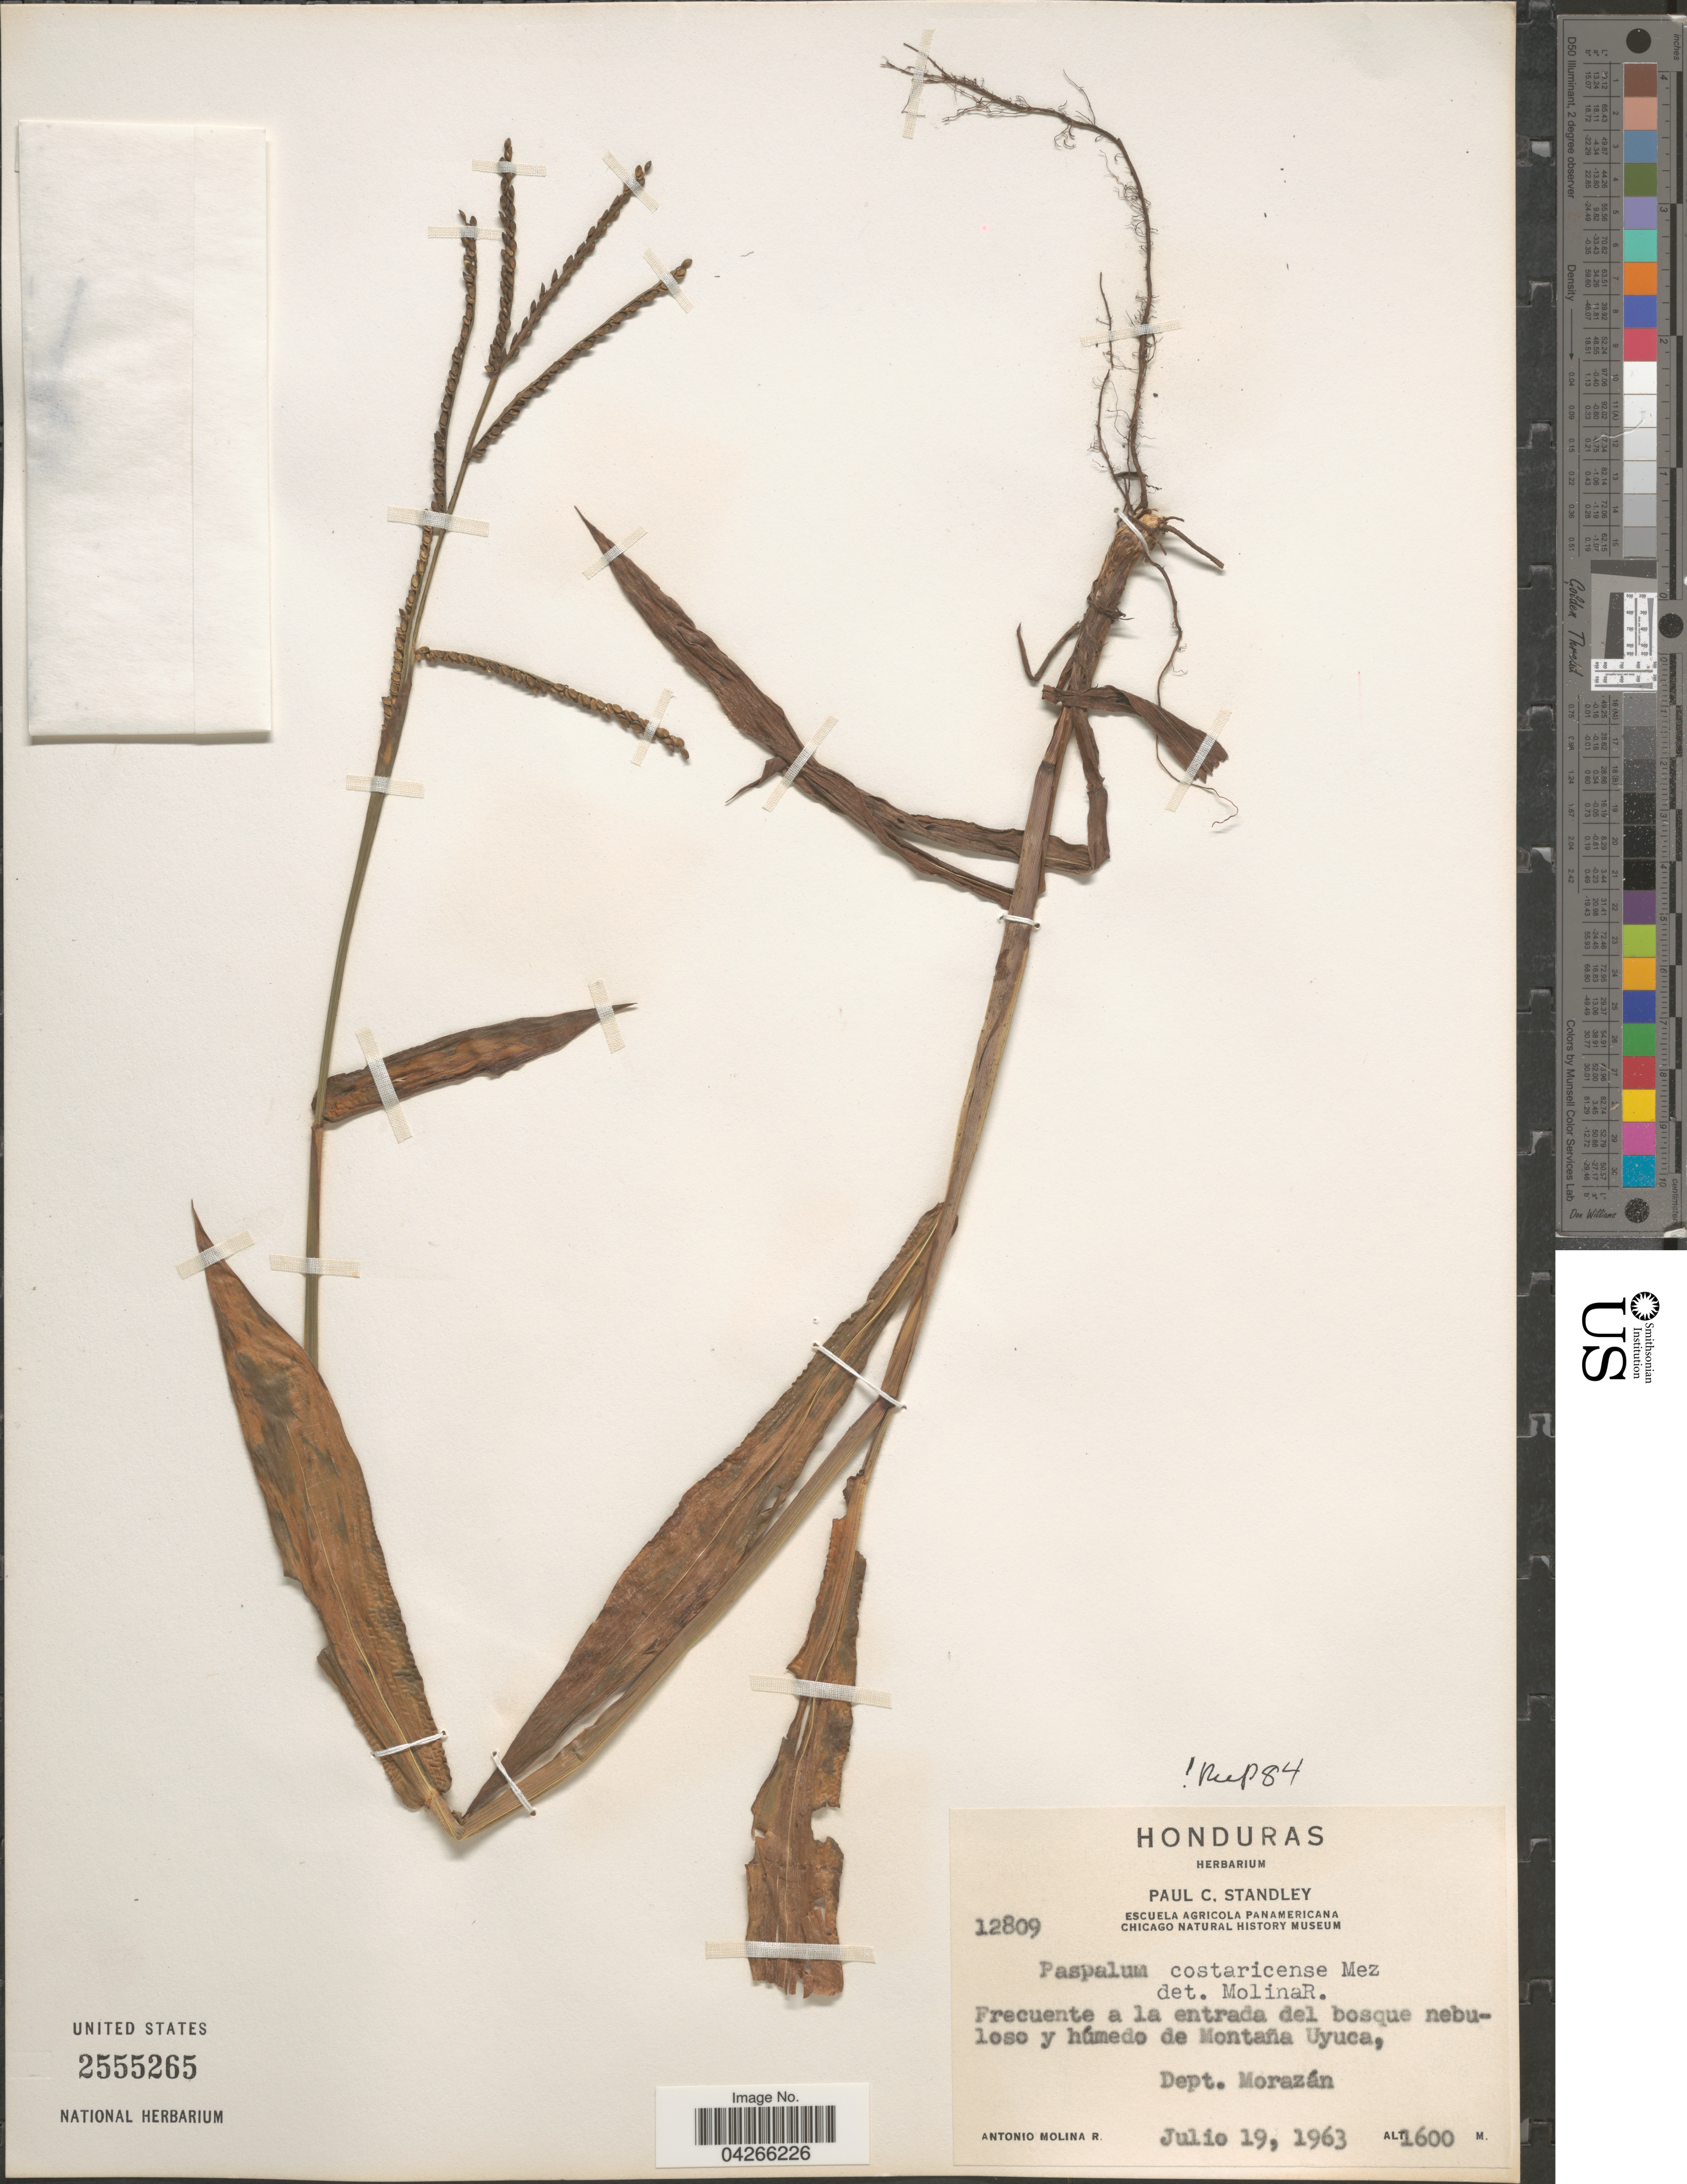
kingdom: Plantae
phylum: Tracheophyta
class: Liliopsida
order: Poales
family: Poaceae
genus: Paspalum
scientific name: Paspalum costaricense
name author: Mez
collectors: A. Molina R.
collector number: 12809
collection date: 1963-07-19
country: Honduras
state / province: Fco. Morazán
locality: Frecuente a la entrada del bosque nebuloso y húmedo de Montaña Uyuca, Dept. Morazán.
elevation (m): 1600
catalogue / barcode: US 2555265